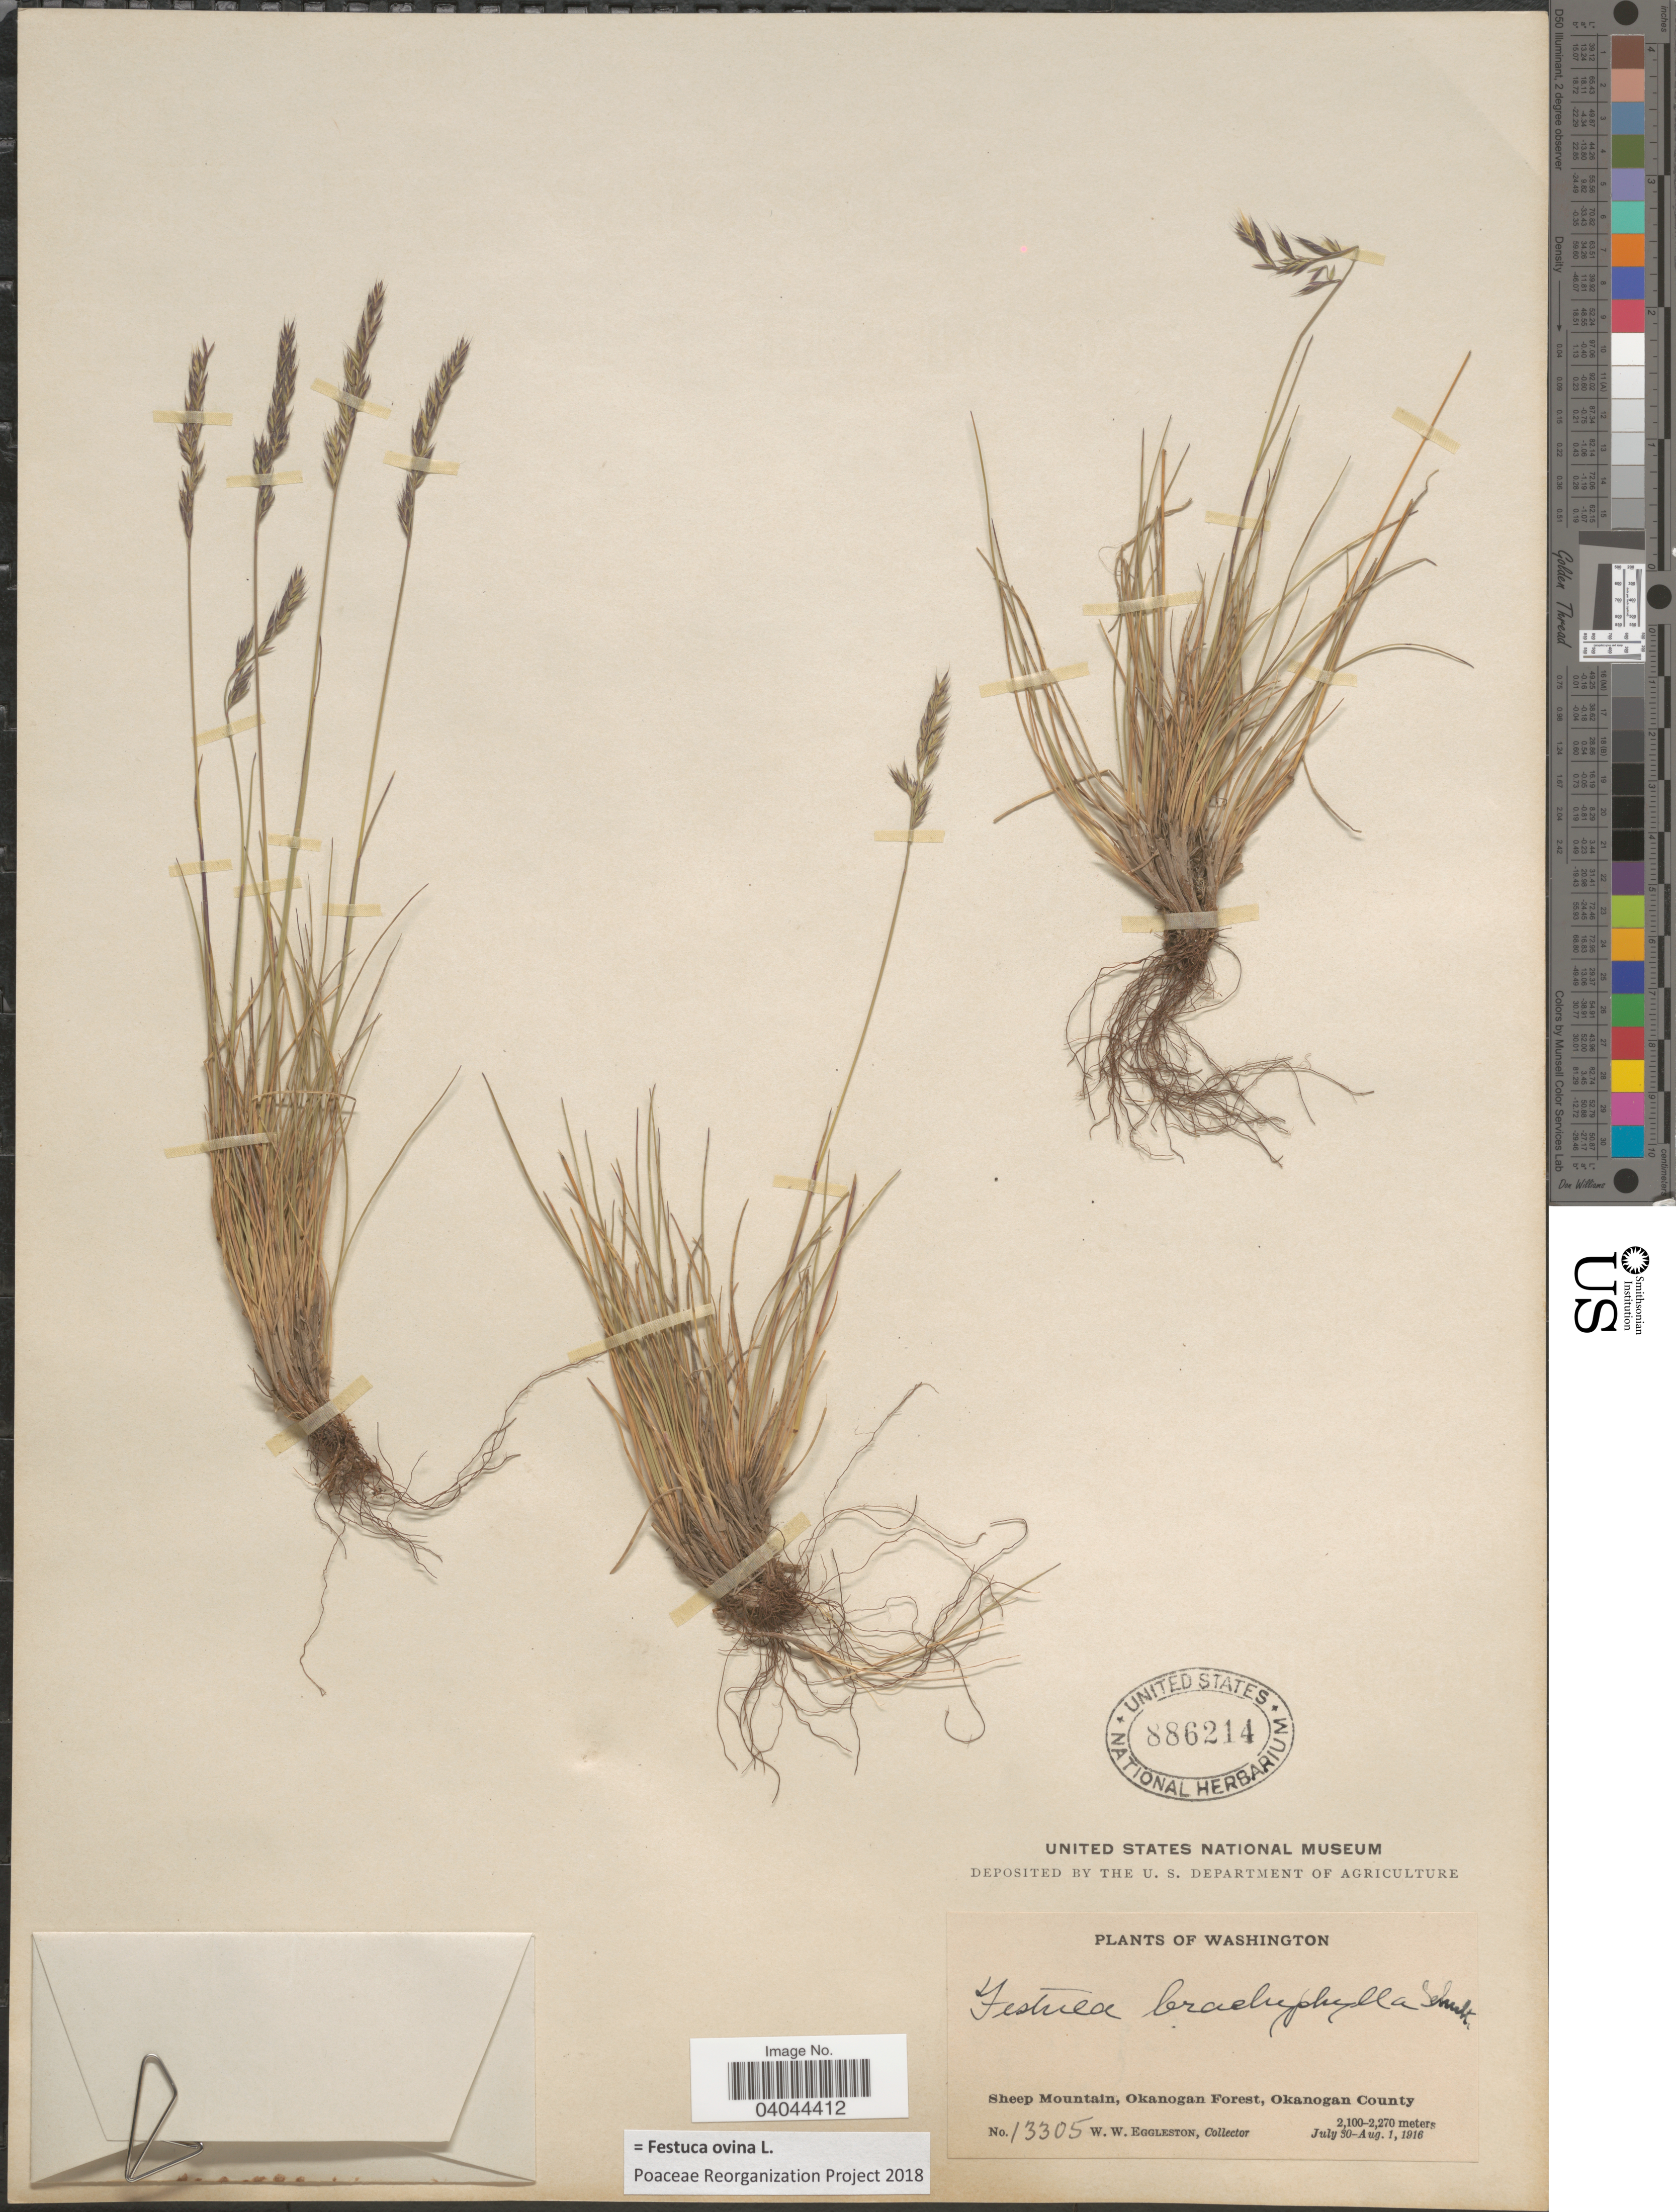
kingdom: Plantae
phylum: Tracheophyta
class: Liliopsida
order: Poales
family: Poaceae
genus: Festuca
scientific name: Festuca ovina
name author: L.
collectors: W. W. Eggleston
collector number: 13305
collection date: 1916-07-30/1916-08-01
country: United States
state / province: Washington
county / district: Okanogan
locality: Sheep Mountain, Okanogan Forest, Okanogan County.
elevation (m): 2100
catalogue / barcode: US 886214